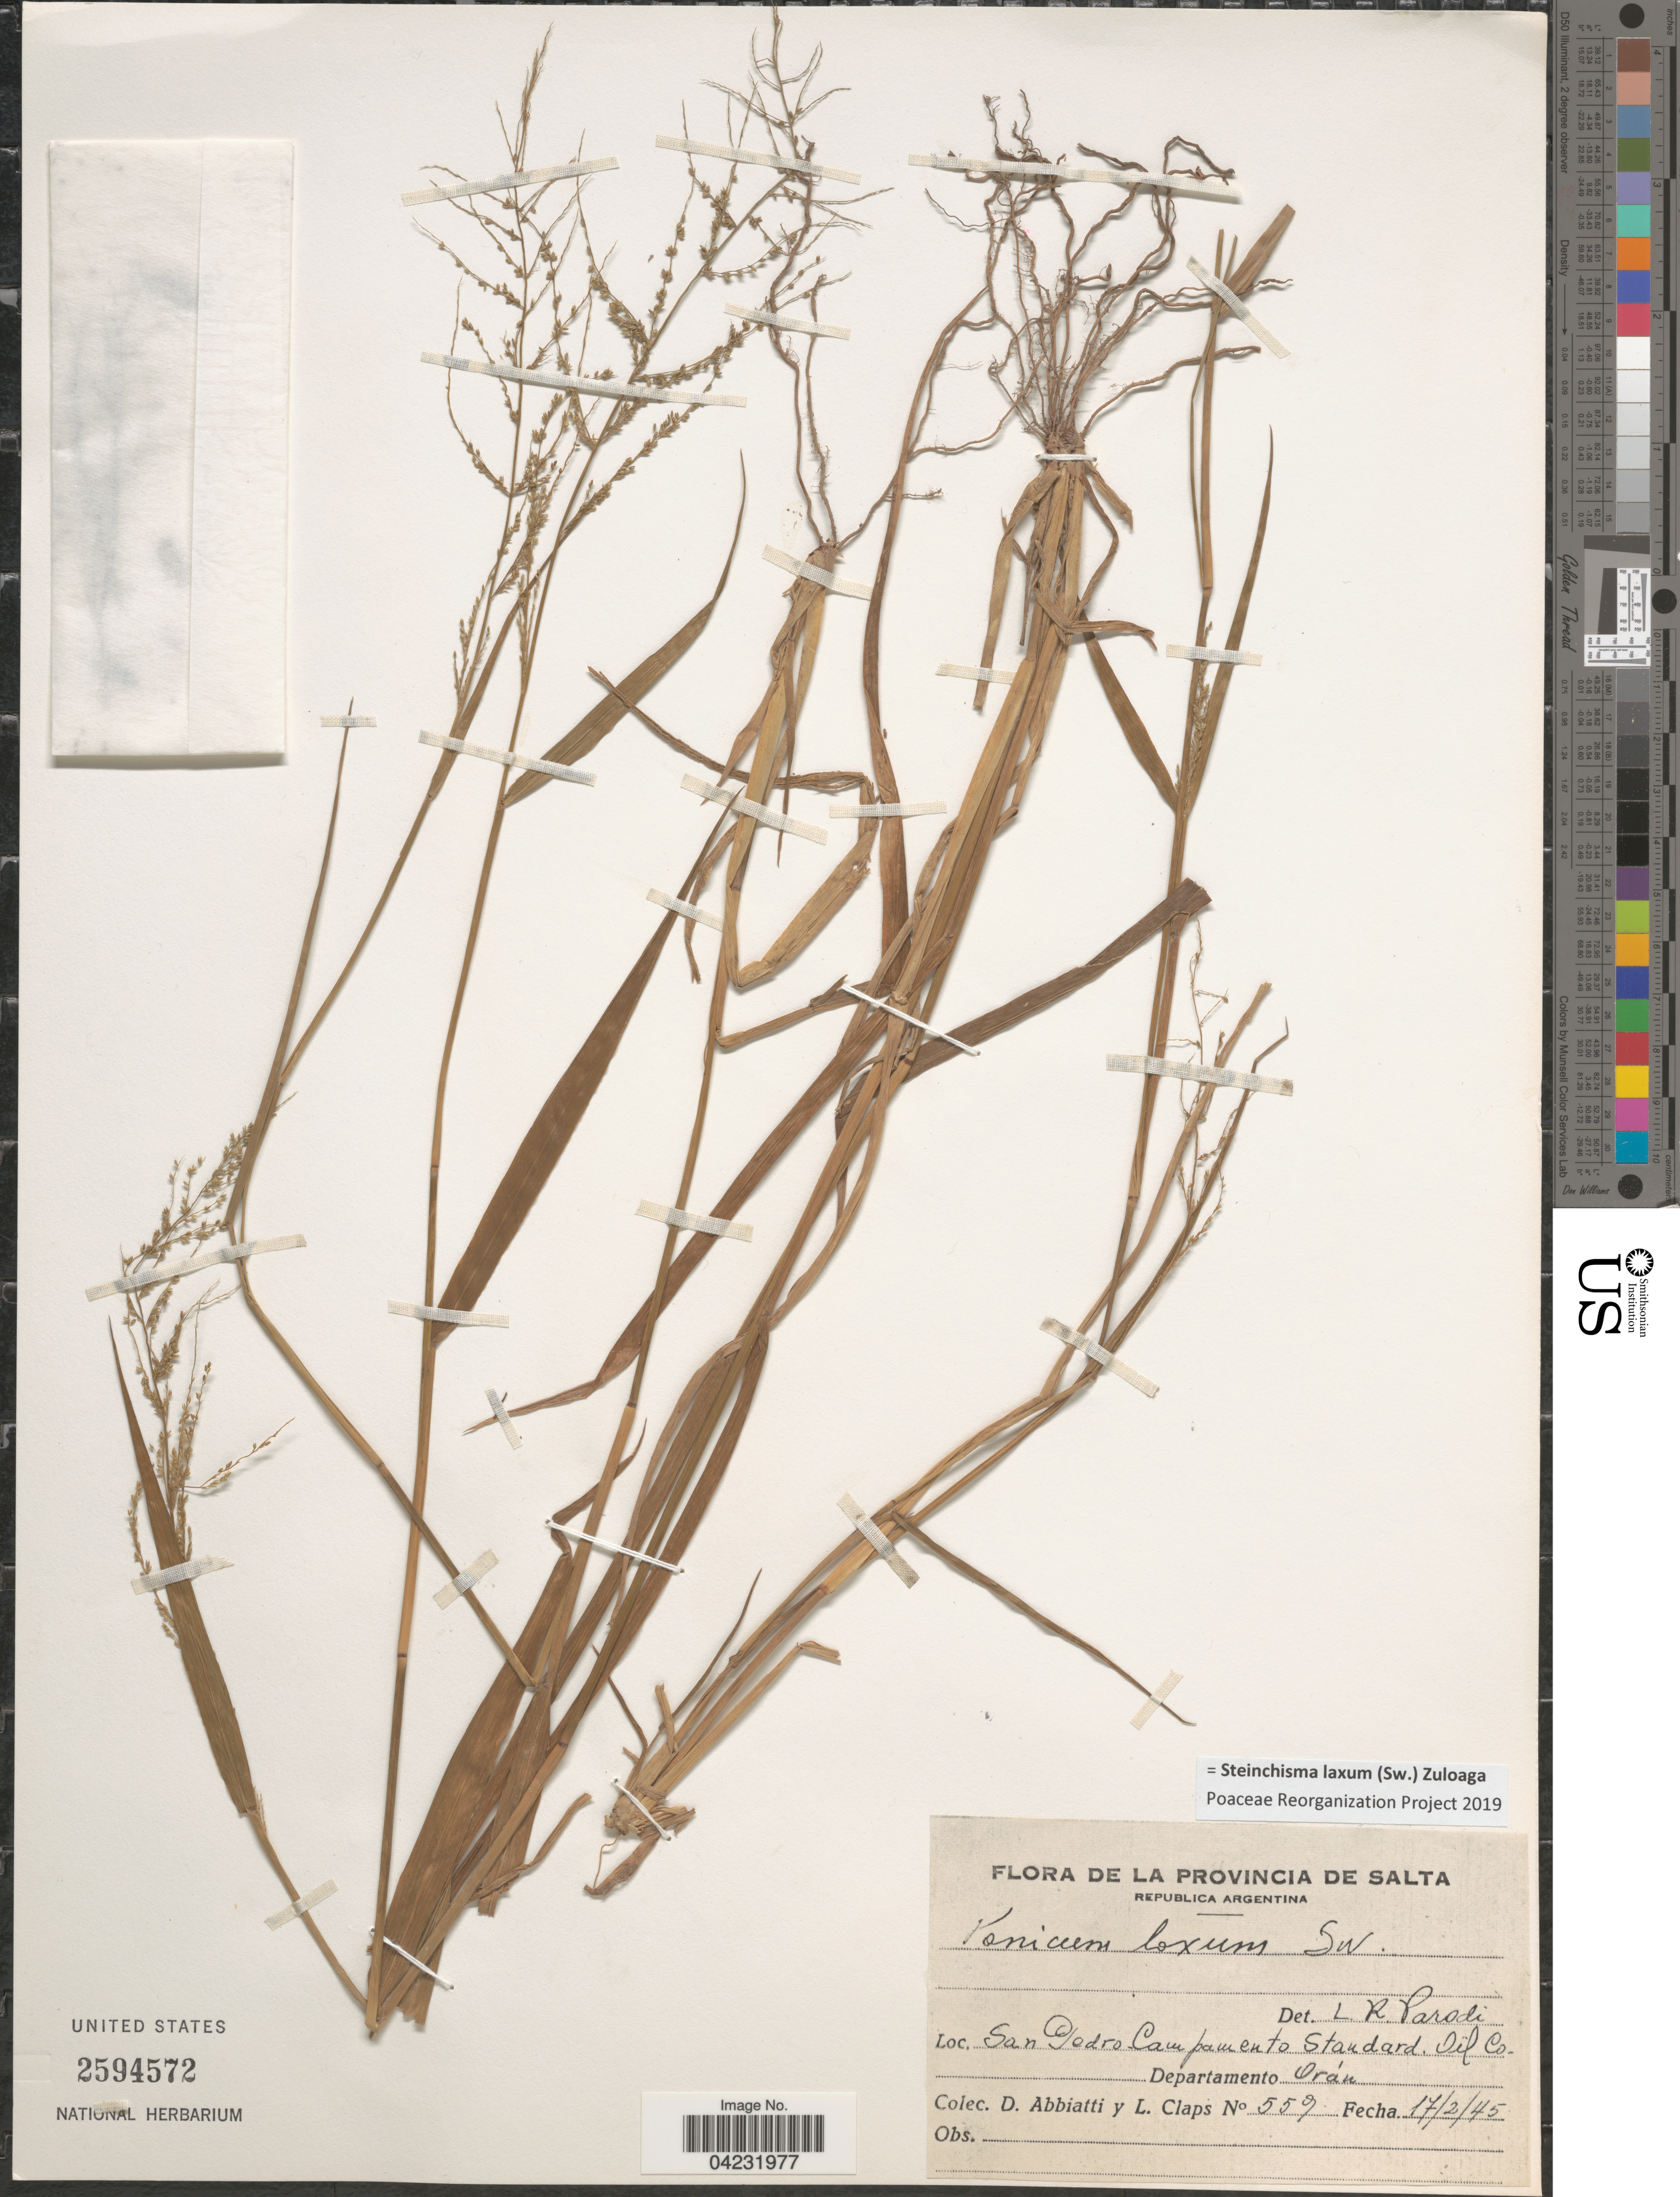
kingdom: Plantae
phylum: Tracheophyta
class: Liliopsida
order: Poales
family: Poaceae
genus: Steinchisma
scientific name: Steinchisma laxum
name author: (Sw.) Zuloaga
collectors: D. Abbiatti & L. Claps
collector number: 559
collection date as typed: Transcribed d/m/y: 17/2/45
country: Argentina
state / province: Santa Fe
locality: Republica Argentina. San Pedro. Campamento Standard, Oil Co. Departamento Orán.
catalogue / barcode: US 2594572